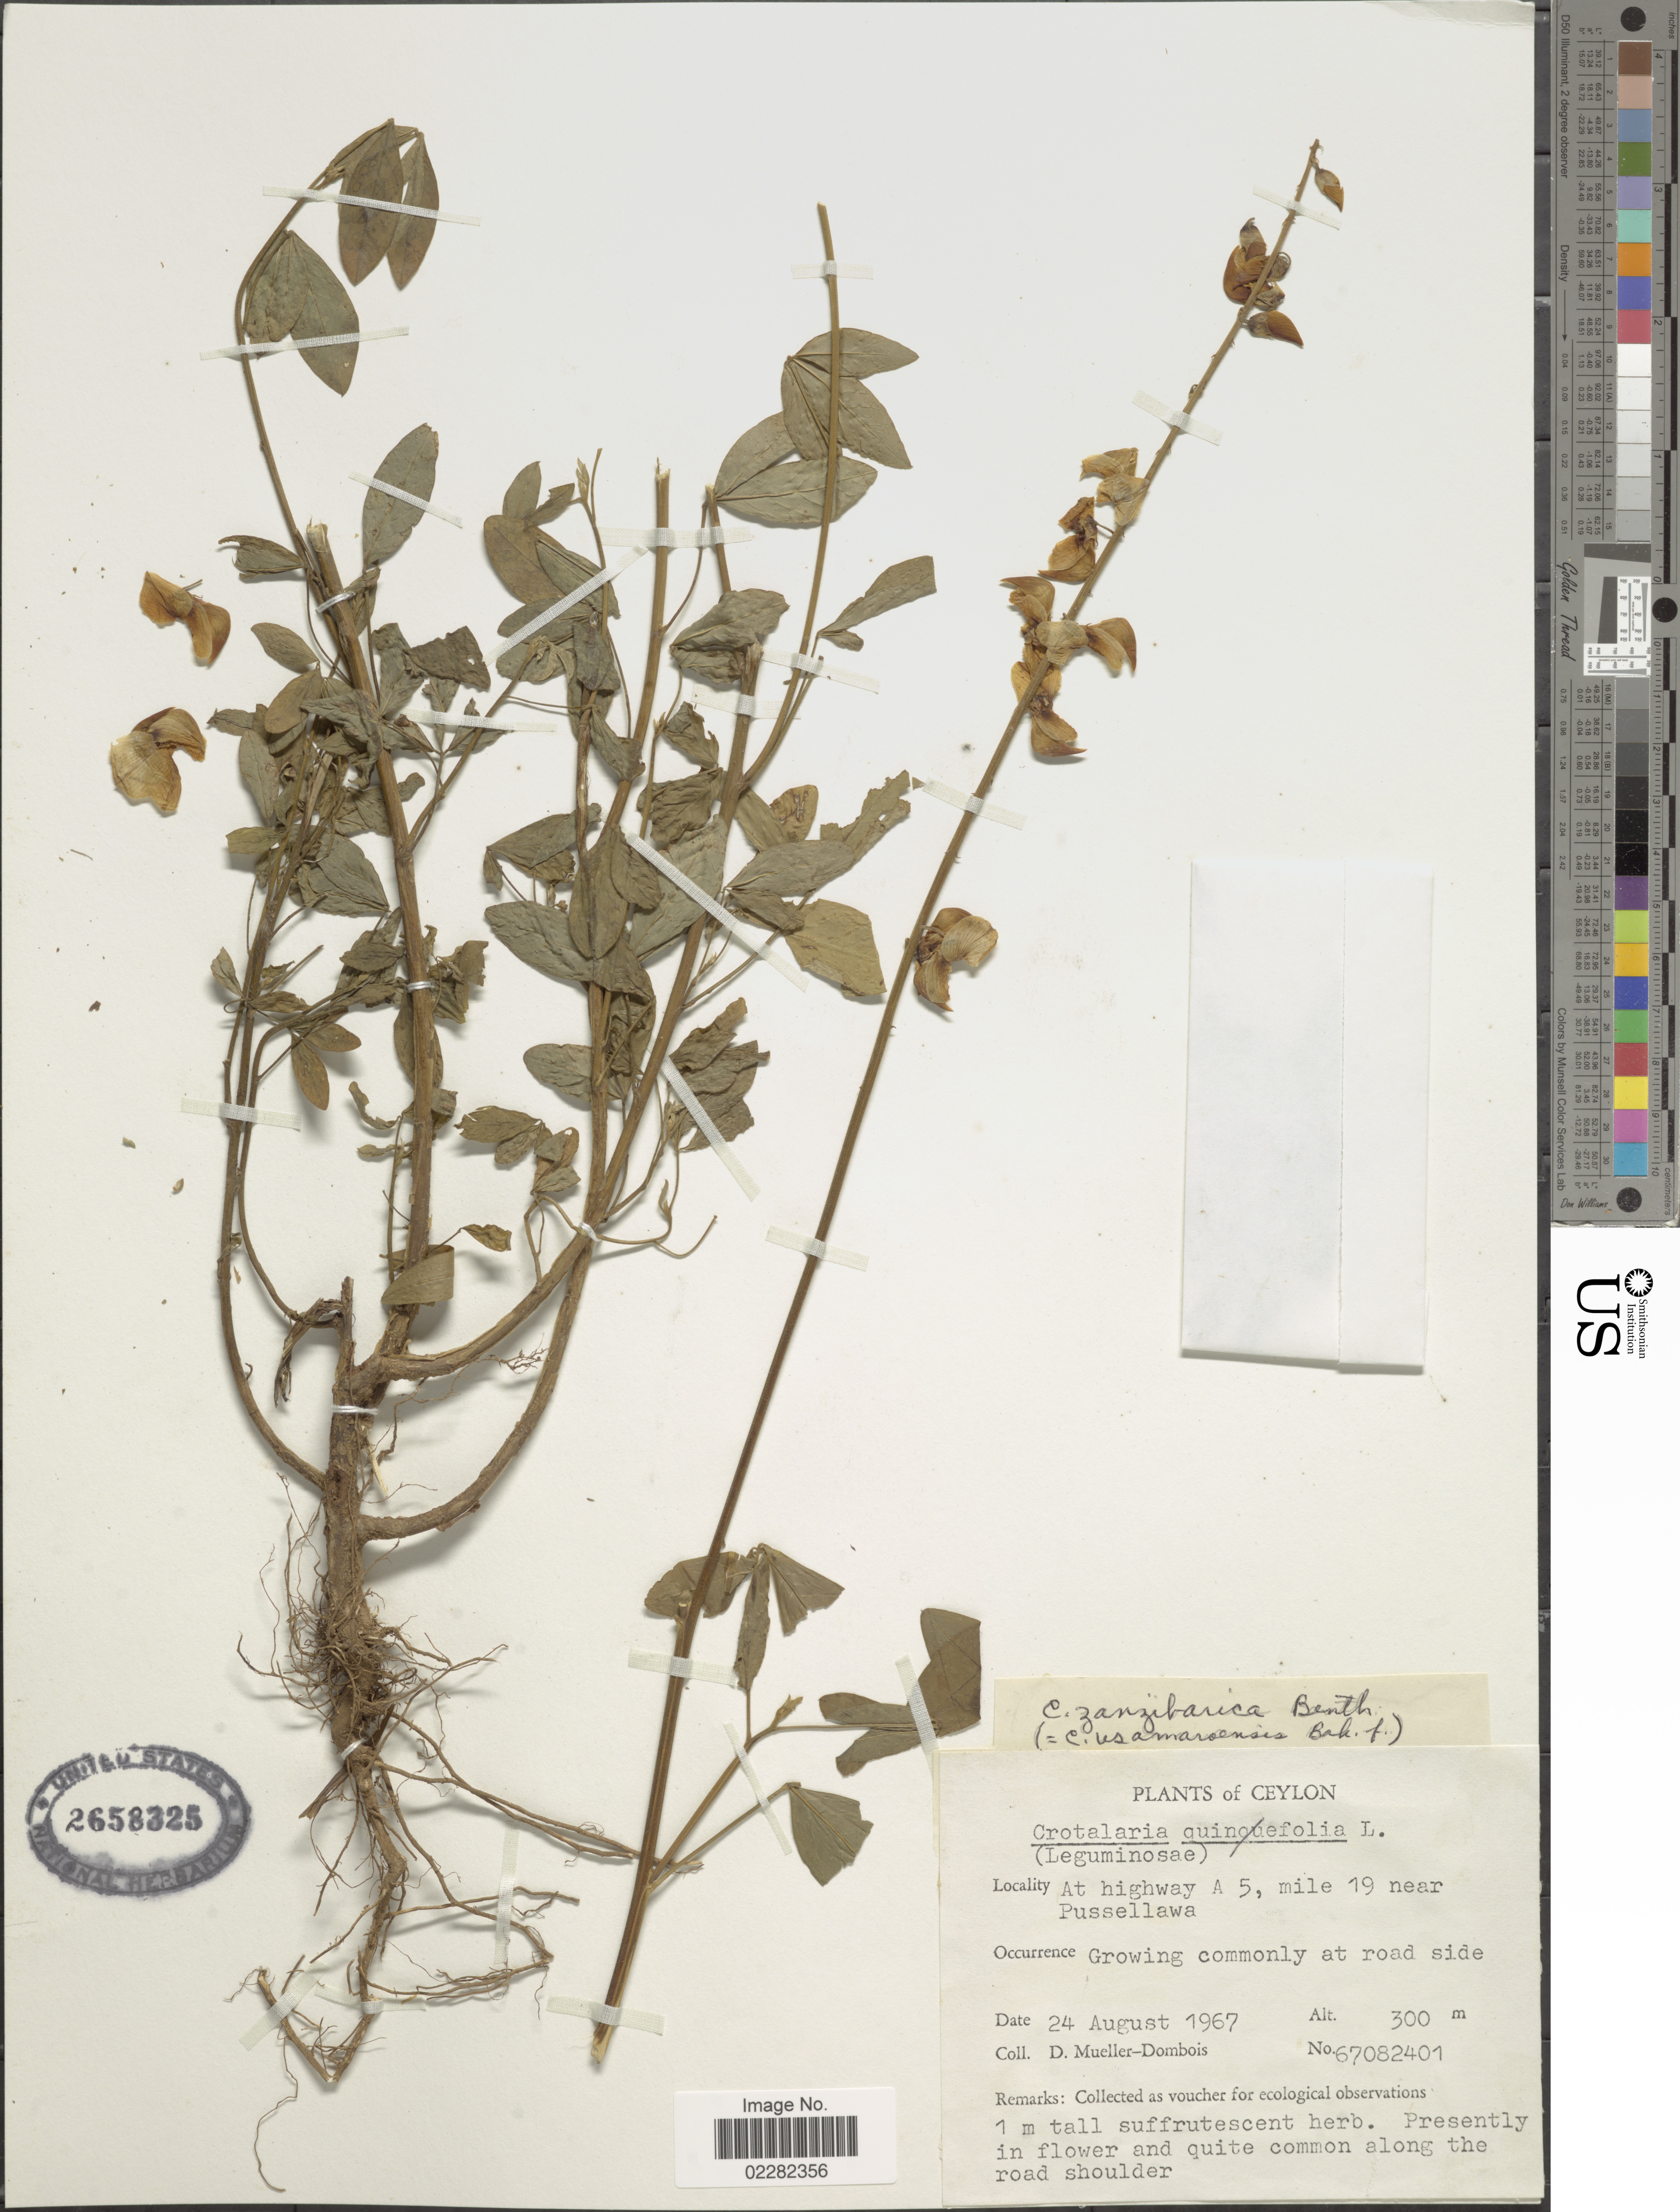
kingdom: Plantae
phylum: Tracheophyta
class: Magnoliopsida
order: Fabales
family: Fabaceae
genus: Crotalaria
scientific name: Crotalaria zanzibarica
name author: Benth.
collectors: D. Mueller-Dombois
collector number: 67082401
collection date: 1967-08-24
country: Sri Lanka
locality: Ceylon, At highway A5, mile 19 near Pussellewa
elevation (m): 300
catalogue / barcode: US 2658325